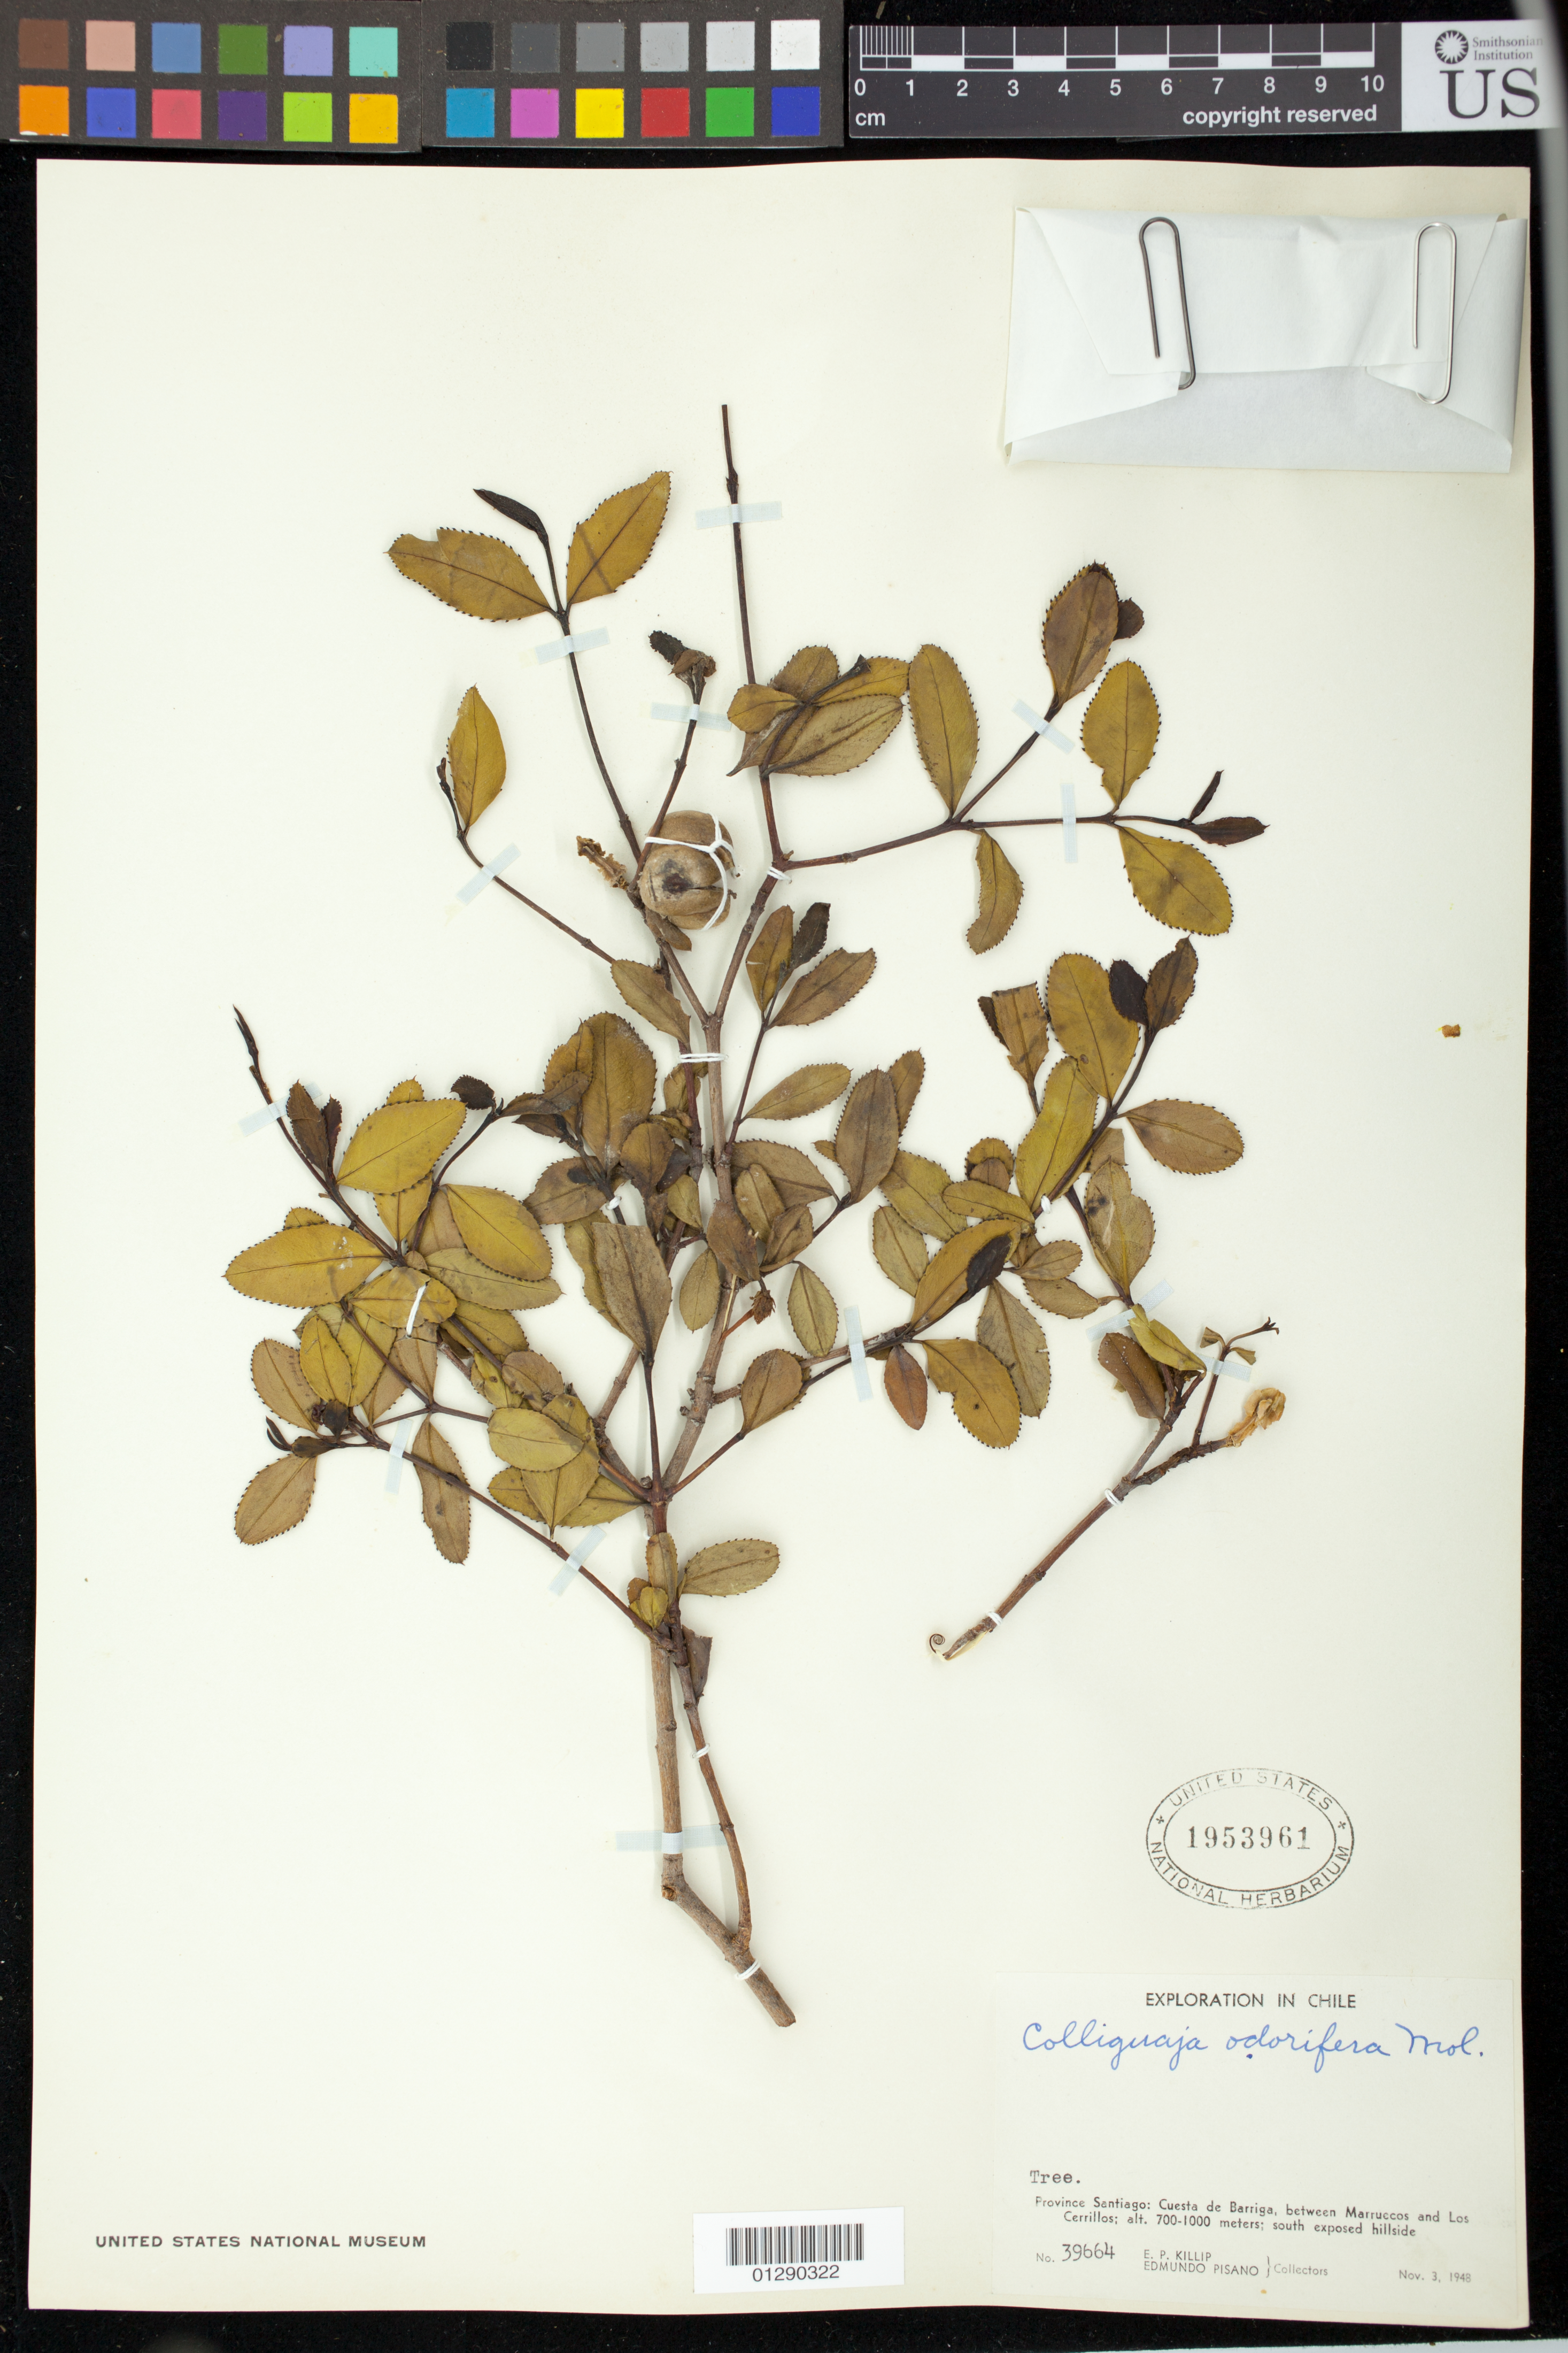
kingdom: Plantae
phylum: Tracheophyta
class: Magnoliopsida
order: Malpighiales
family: Euphorbiaceae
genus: Colliguaja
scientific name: Colliguaja odorifera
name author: Molina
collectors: E. P. Killip & E. Pisano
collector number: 39664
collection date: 1948-11-03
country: Chile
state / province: Región Metropolitana (RM)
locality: Cuesta de Barriga, between Marruccos and Los Cerrillos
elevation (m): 700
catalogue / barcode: US 1953961